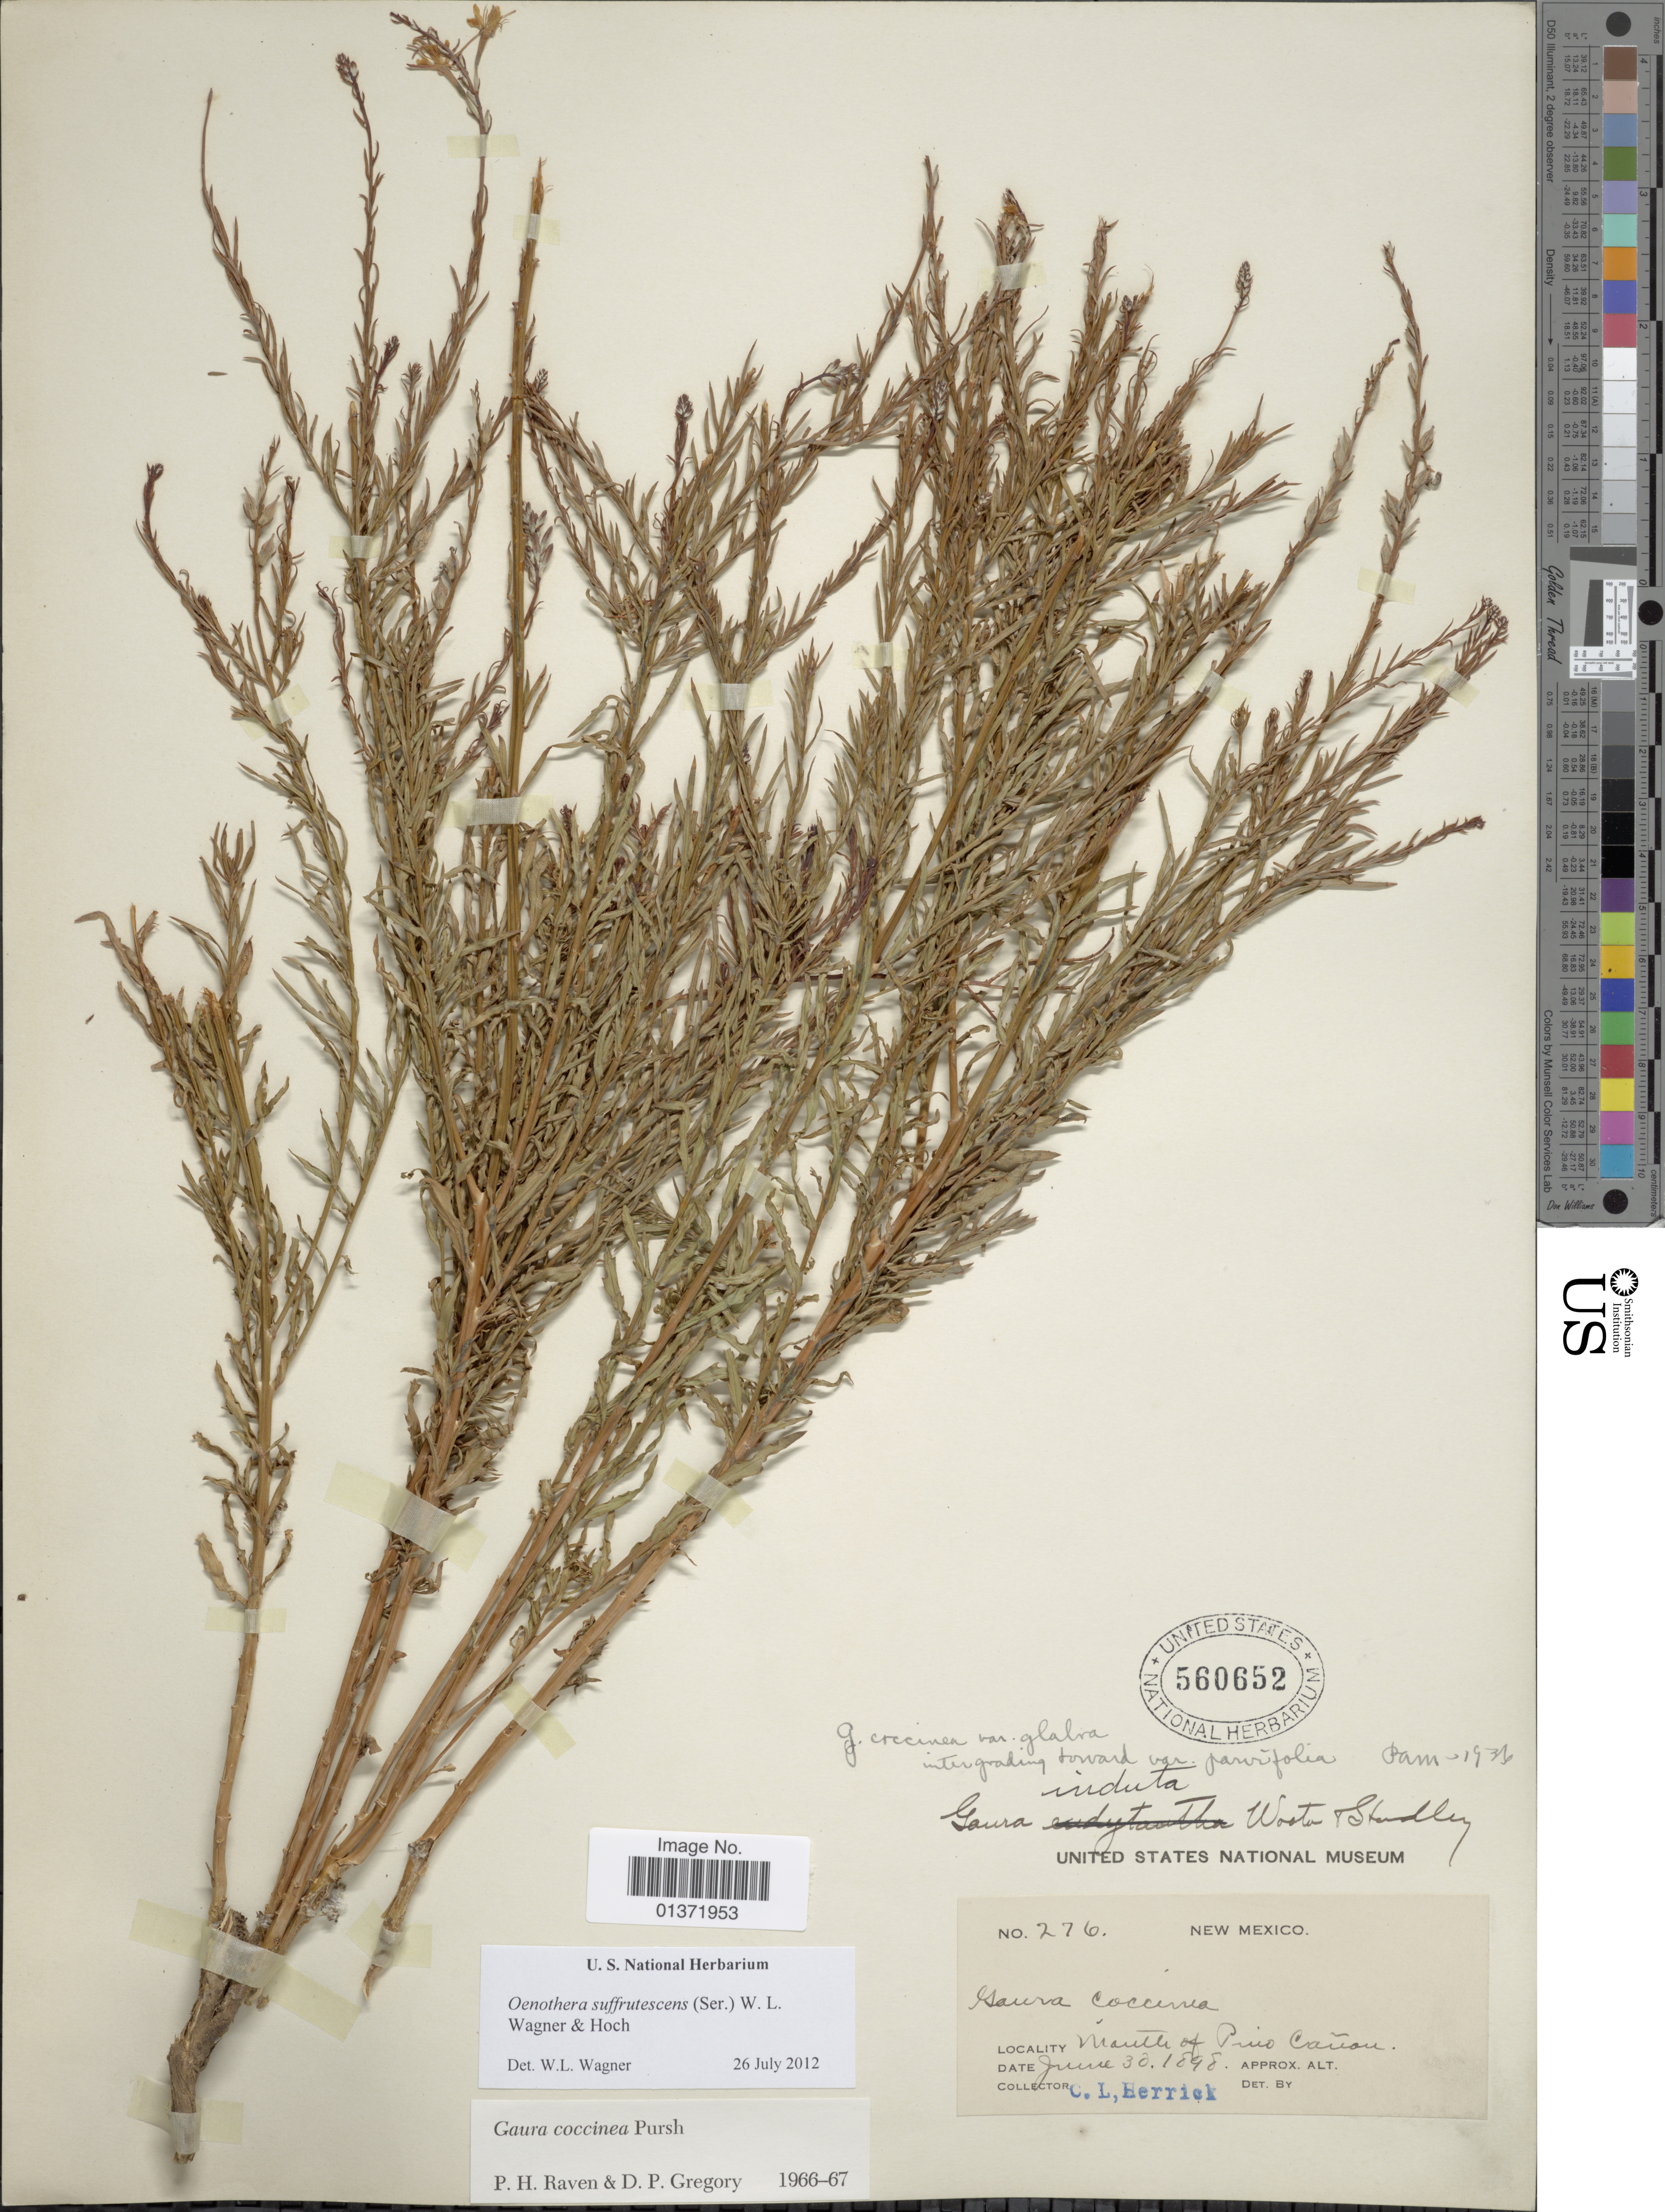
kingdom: Plantae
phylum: Tracheophyta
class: Magnoliopsida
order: Myrtales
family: Onagraceae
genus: Oenothera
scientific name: Oenothera suffrutescens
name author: (Ser.) W.L. Wagner & Hoch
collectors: C. Herrick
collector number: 276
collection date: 1898-06-30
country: United States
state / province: New Mexico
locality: Mouth of Pino Cañon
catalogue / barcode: US 560652